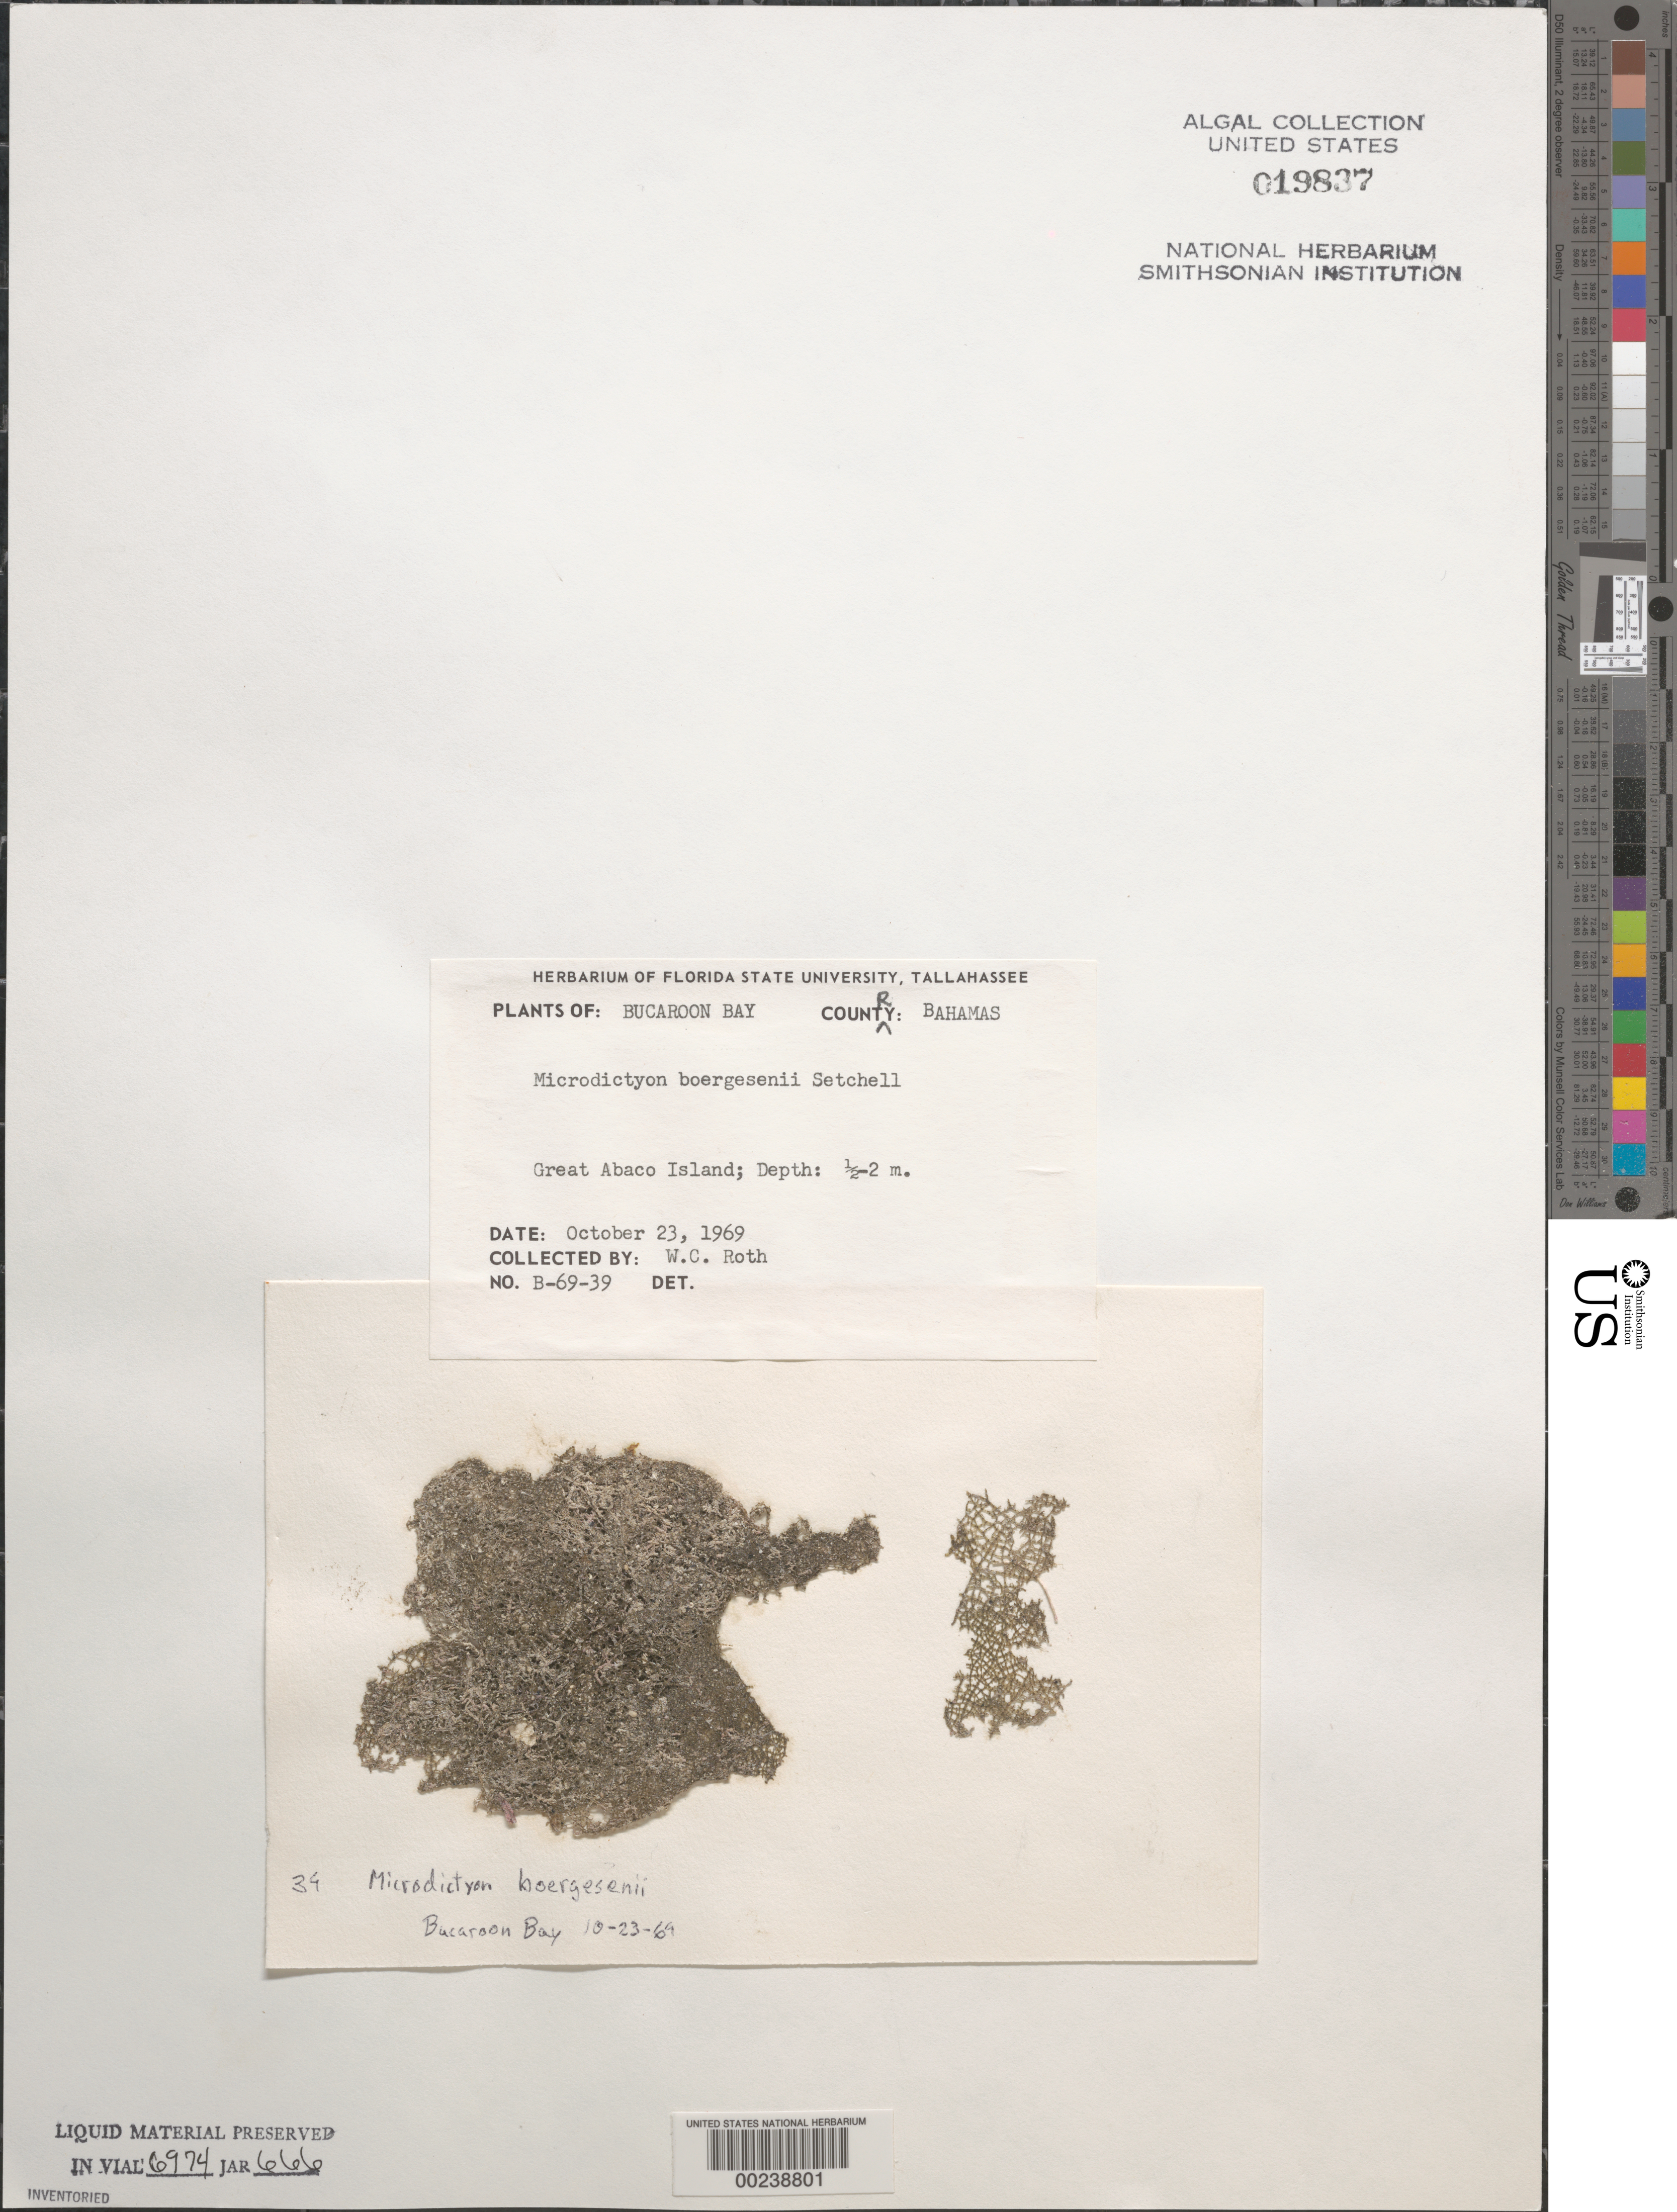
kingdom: Plantae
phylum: Chlorophyta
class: Ulvophyceae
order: Cladophorales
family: Anadyomenaceae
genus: Microdictyon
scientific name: Microdictyon boergesenii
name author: Setch.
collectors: W. C. Roth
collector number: B-69-39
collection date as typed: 23 Oct 1969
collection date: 1969-10-23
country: Bahamas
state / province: Abaco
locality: Buckaroon bay, great abaco island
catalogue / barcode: US 19837